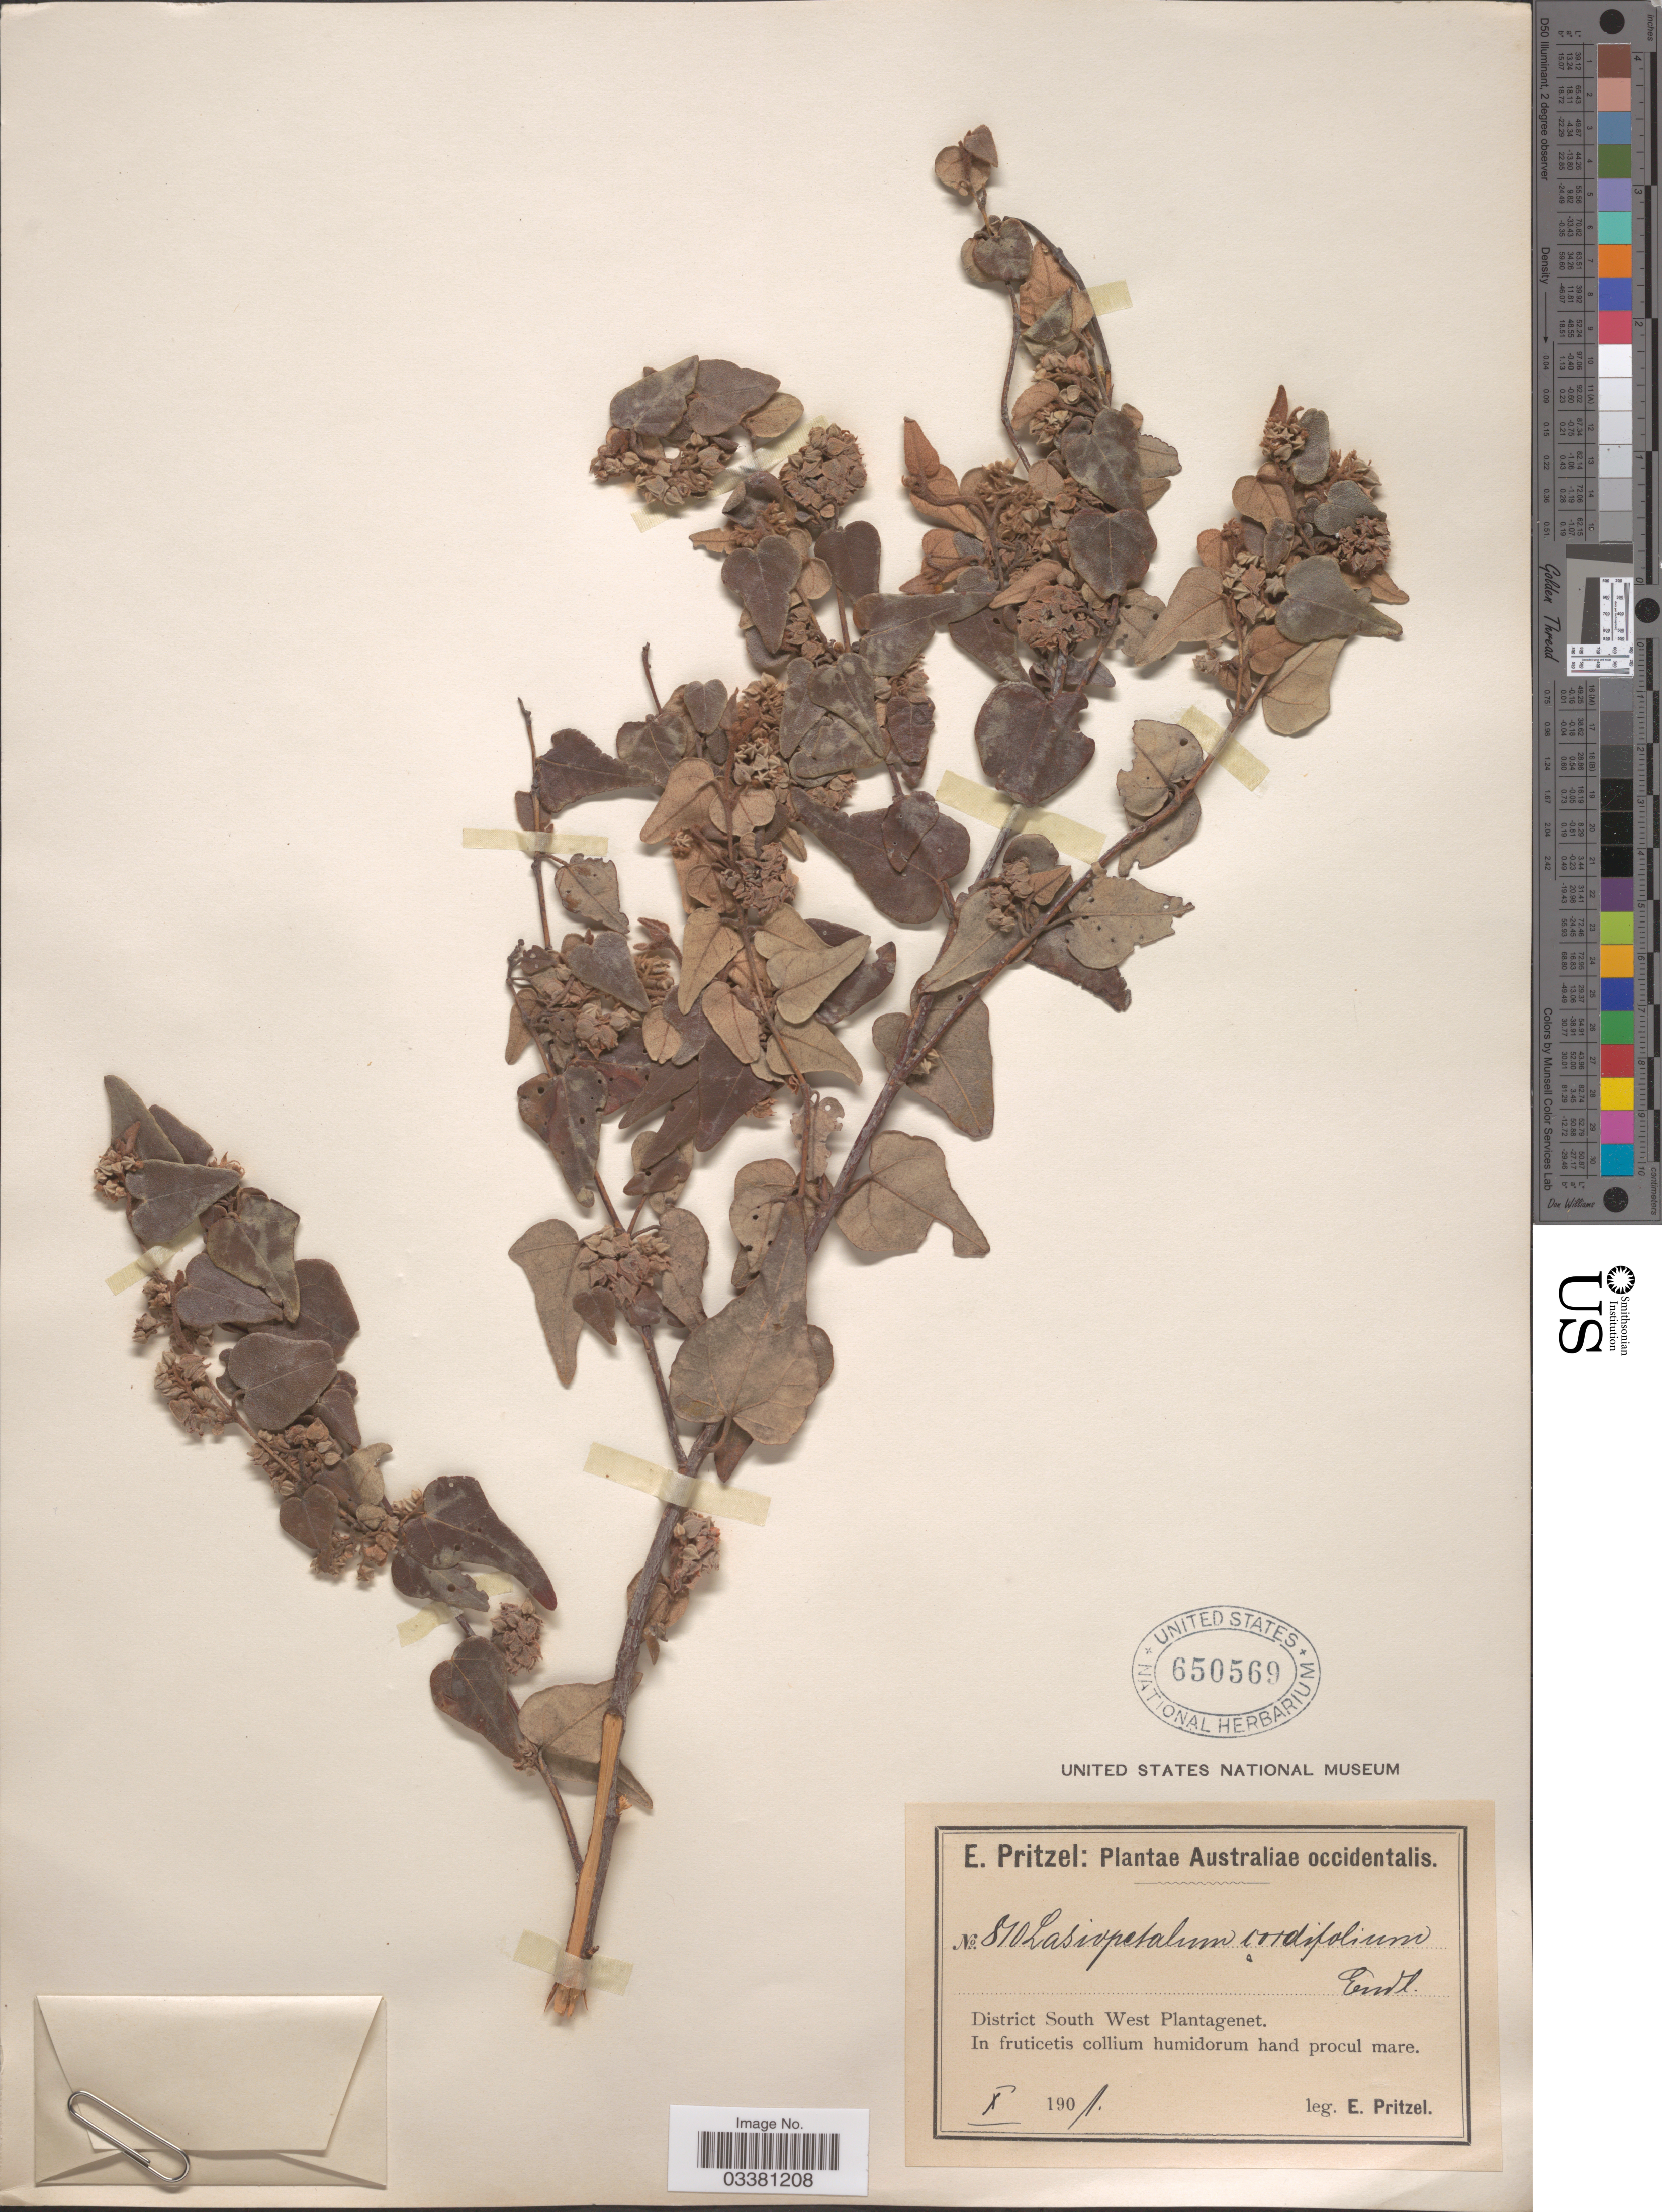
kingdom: Plantae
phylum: Tracheophyta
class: Magnoliopsida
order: Malvales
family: Malvaceae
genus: Lasiopetalum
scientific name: Lasiopetalum cordifolium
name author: Endl.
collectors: E. G. Pritzel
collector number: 810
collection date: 1901-10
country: Australia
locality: Australiae occidentalis. District South West Plantagenet.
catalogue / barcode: US 650569